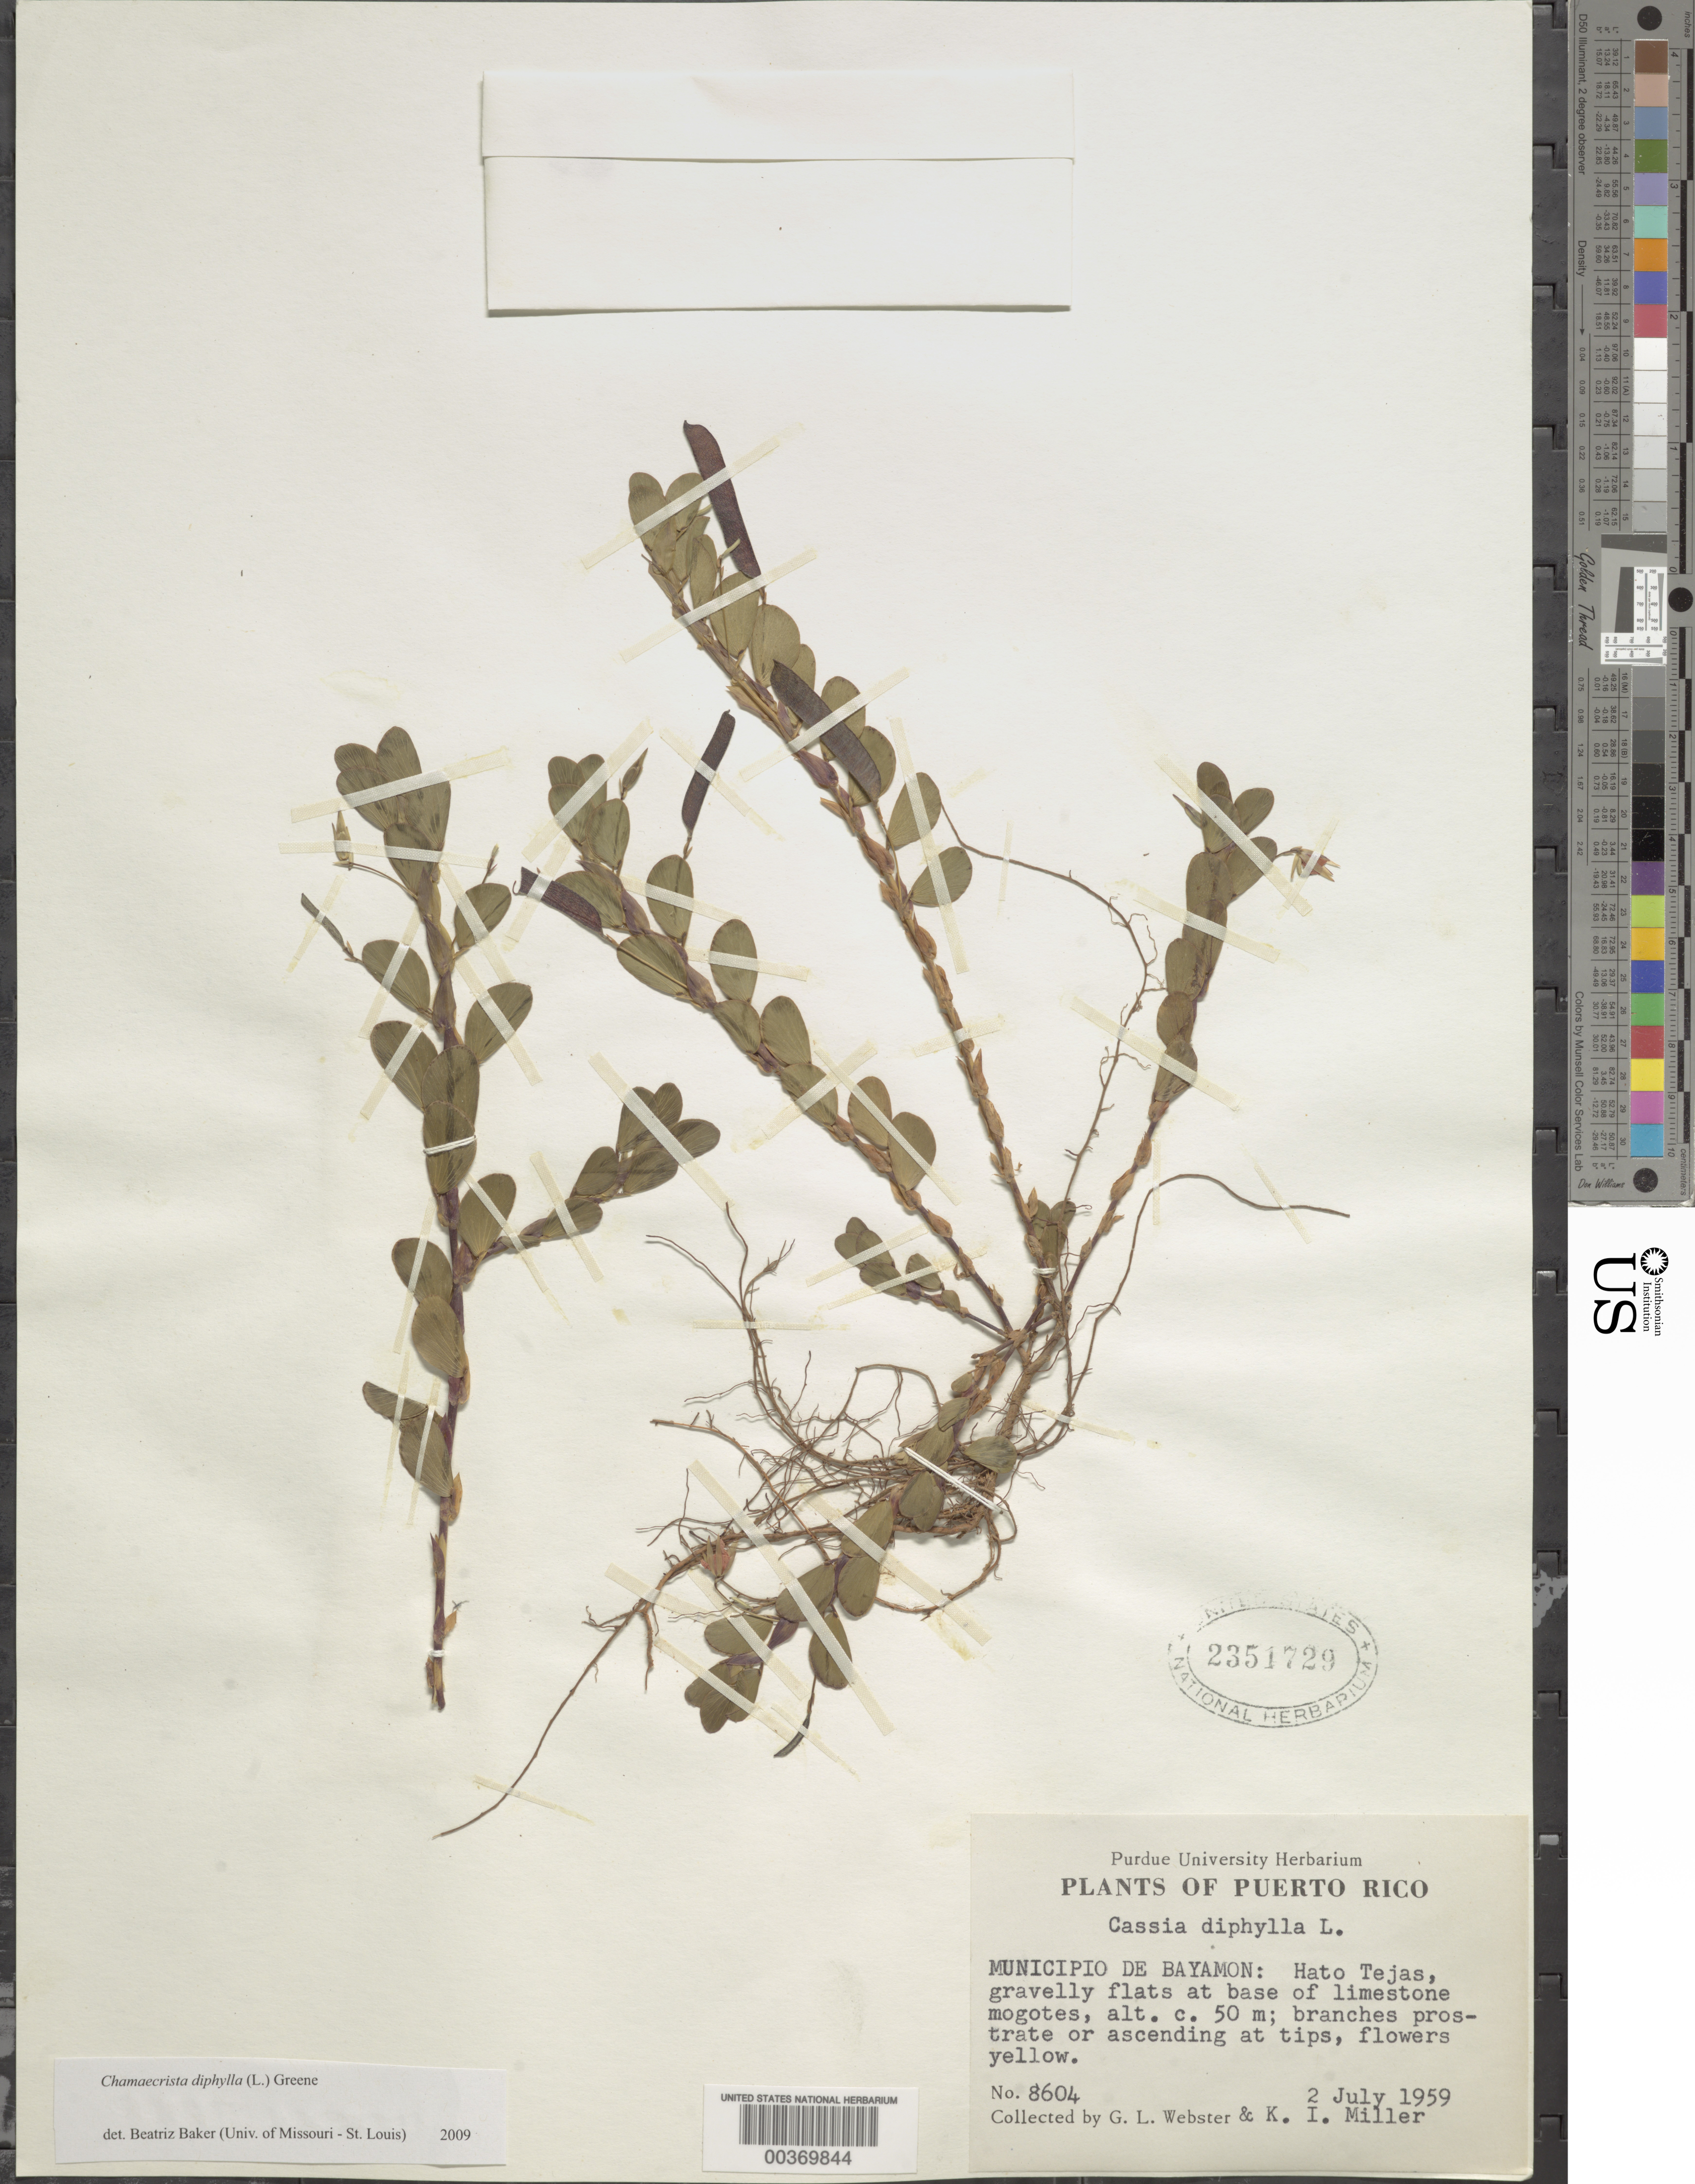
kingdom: Plantae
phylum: Tracheophyta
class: Magnoliopsida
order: Fabales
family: Fabaceae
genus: Chamaecrista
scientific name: Chamaecrista diphylla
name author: (L.) Greene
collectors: G. L. Webster & K. I. Miller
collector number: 8604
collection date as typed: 02 Jul 1959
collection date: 1959-07-02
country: Puerto Rico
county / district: Bayamon Mun.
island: Greater Antilles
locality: Hato Tejas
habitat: Gravelly flats at base of limestone mogotes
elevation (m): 50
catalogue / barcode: US 2351729